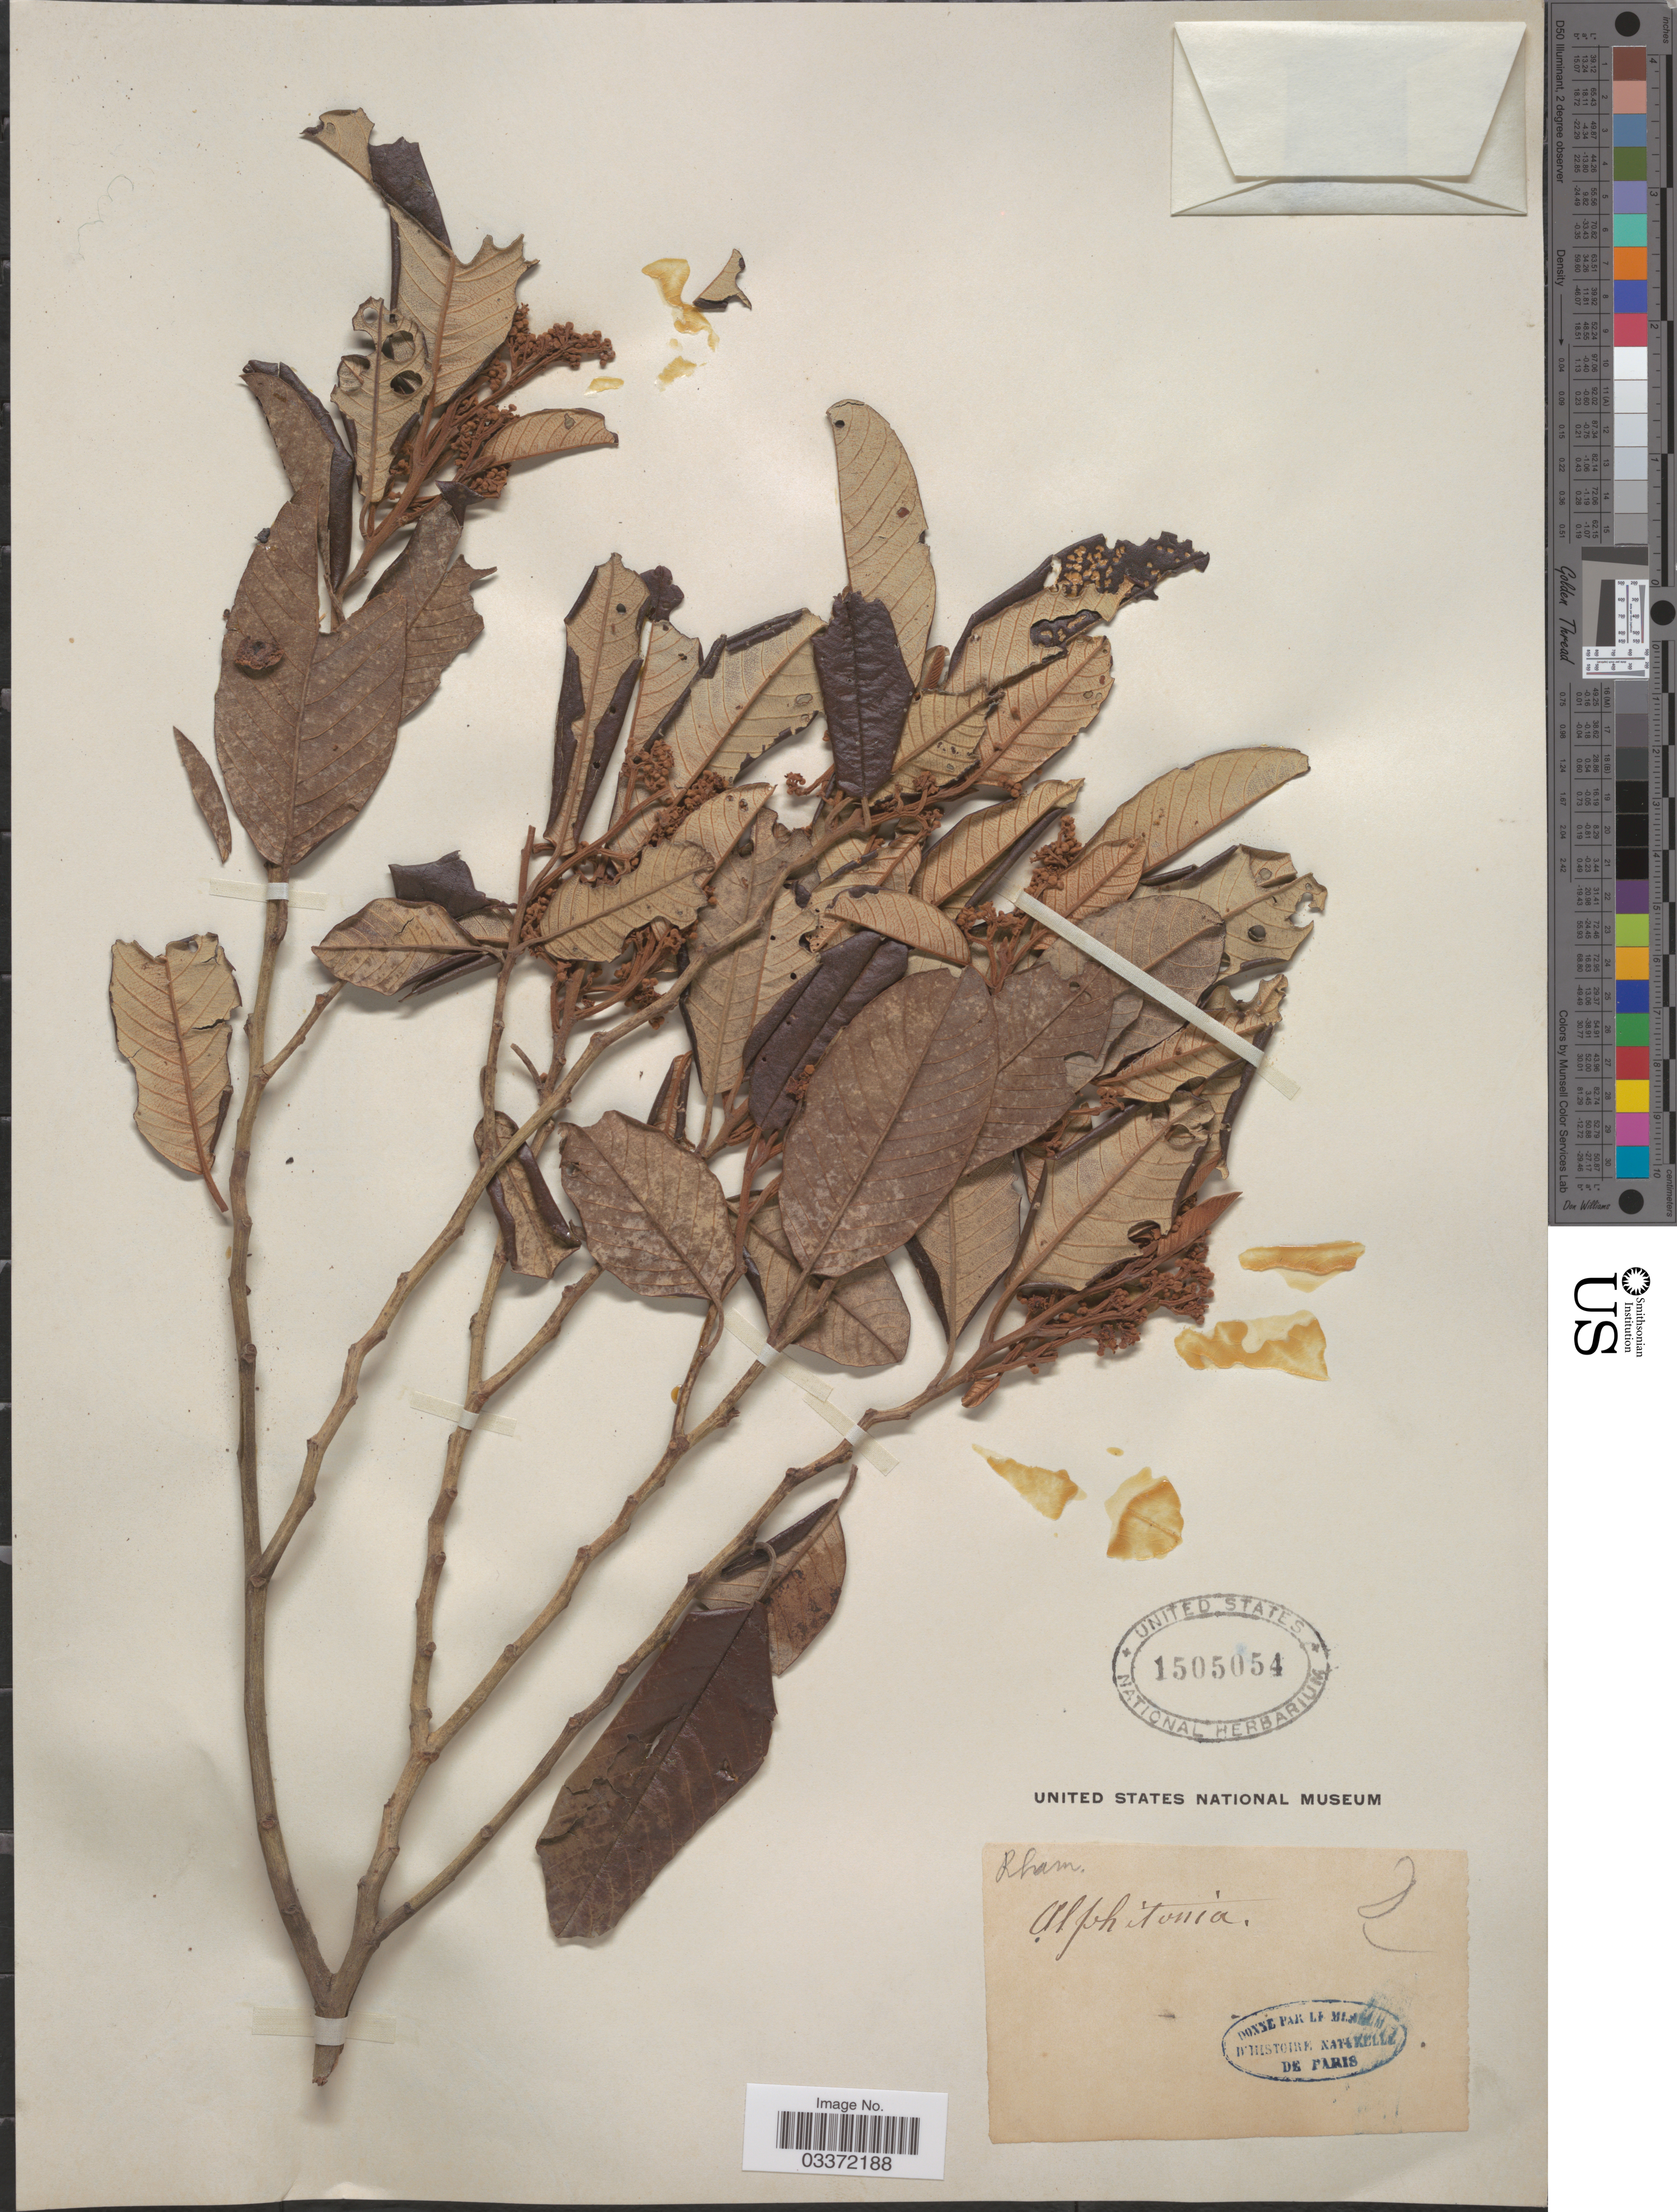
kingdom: Plantae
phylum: Tracheophyta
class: Magnoliopsida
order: Rosales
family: Rhamnaceae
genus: Alphitonia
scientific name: Alphitonia sp.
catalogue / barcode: US 1505054